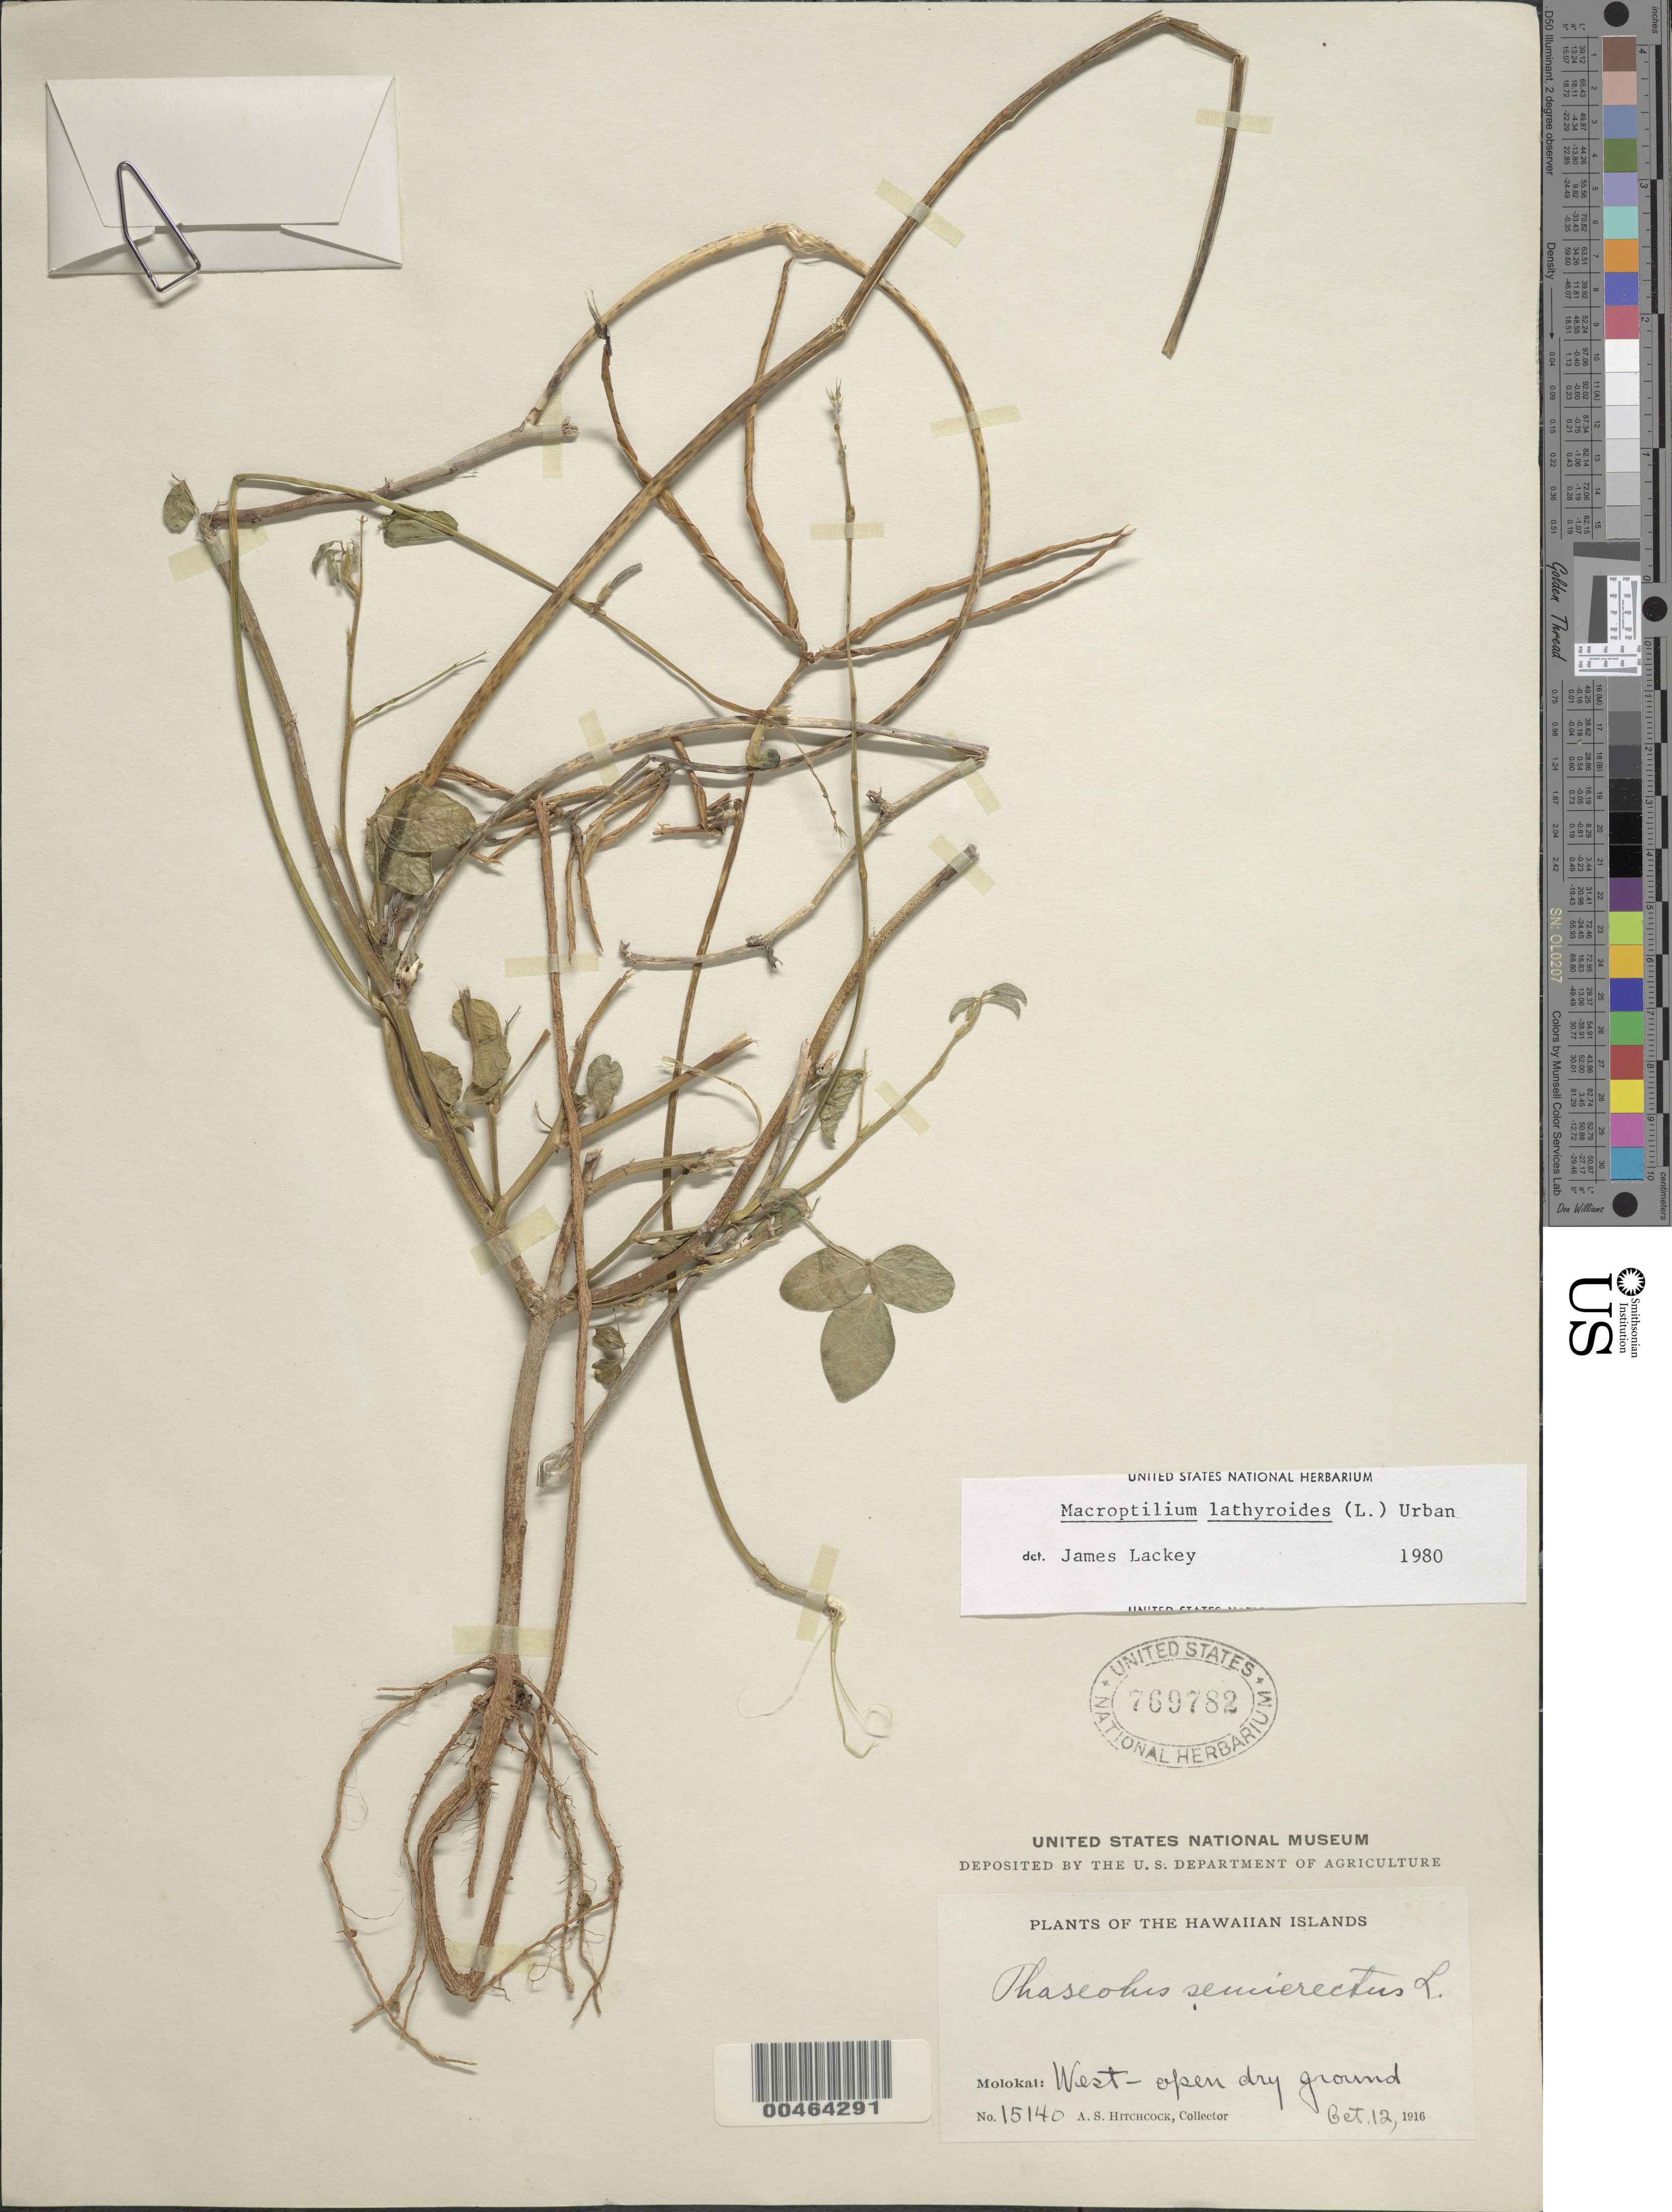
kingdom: Plantae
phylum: Tracheophyta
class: Magnoliopsida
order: Fabales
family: Fabaceae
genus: Macroptilium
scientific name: Macroptilium lathyroides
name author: (L.) Urb.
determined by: Lackey, J.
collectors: A. S. Hitchcock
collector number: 15140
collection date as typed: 12 Oct 1916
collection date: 1916-10-12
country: United States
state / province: Hawaii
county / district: Maui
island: Moloka'i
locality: Molokai: West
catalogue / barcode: US 769782